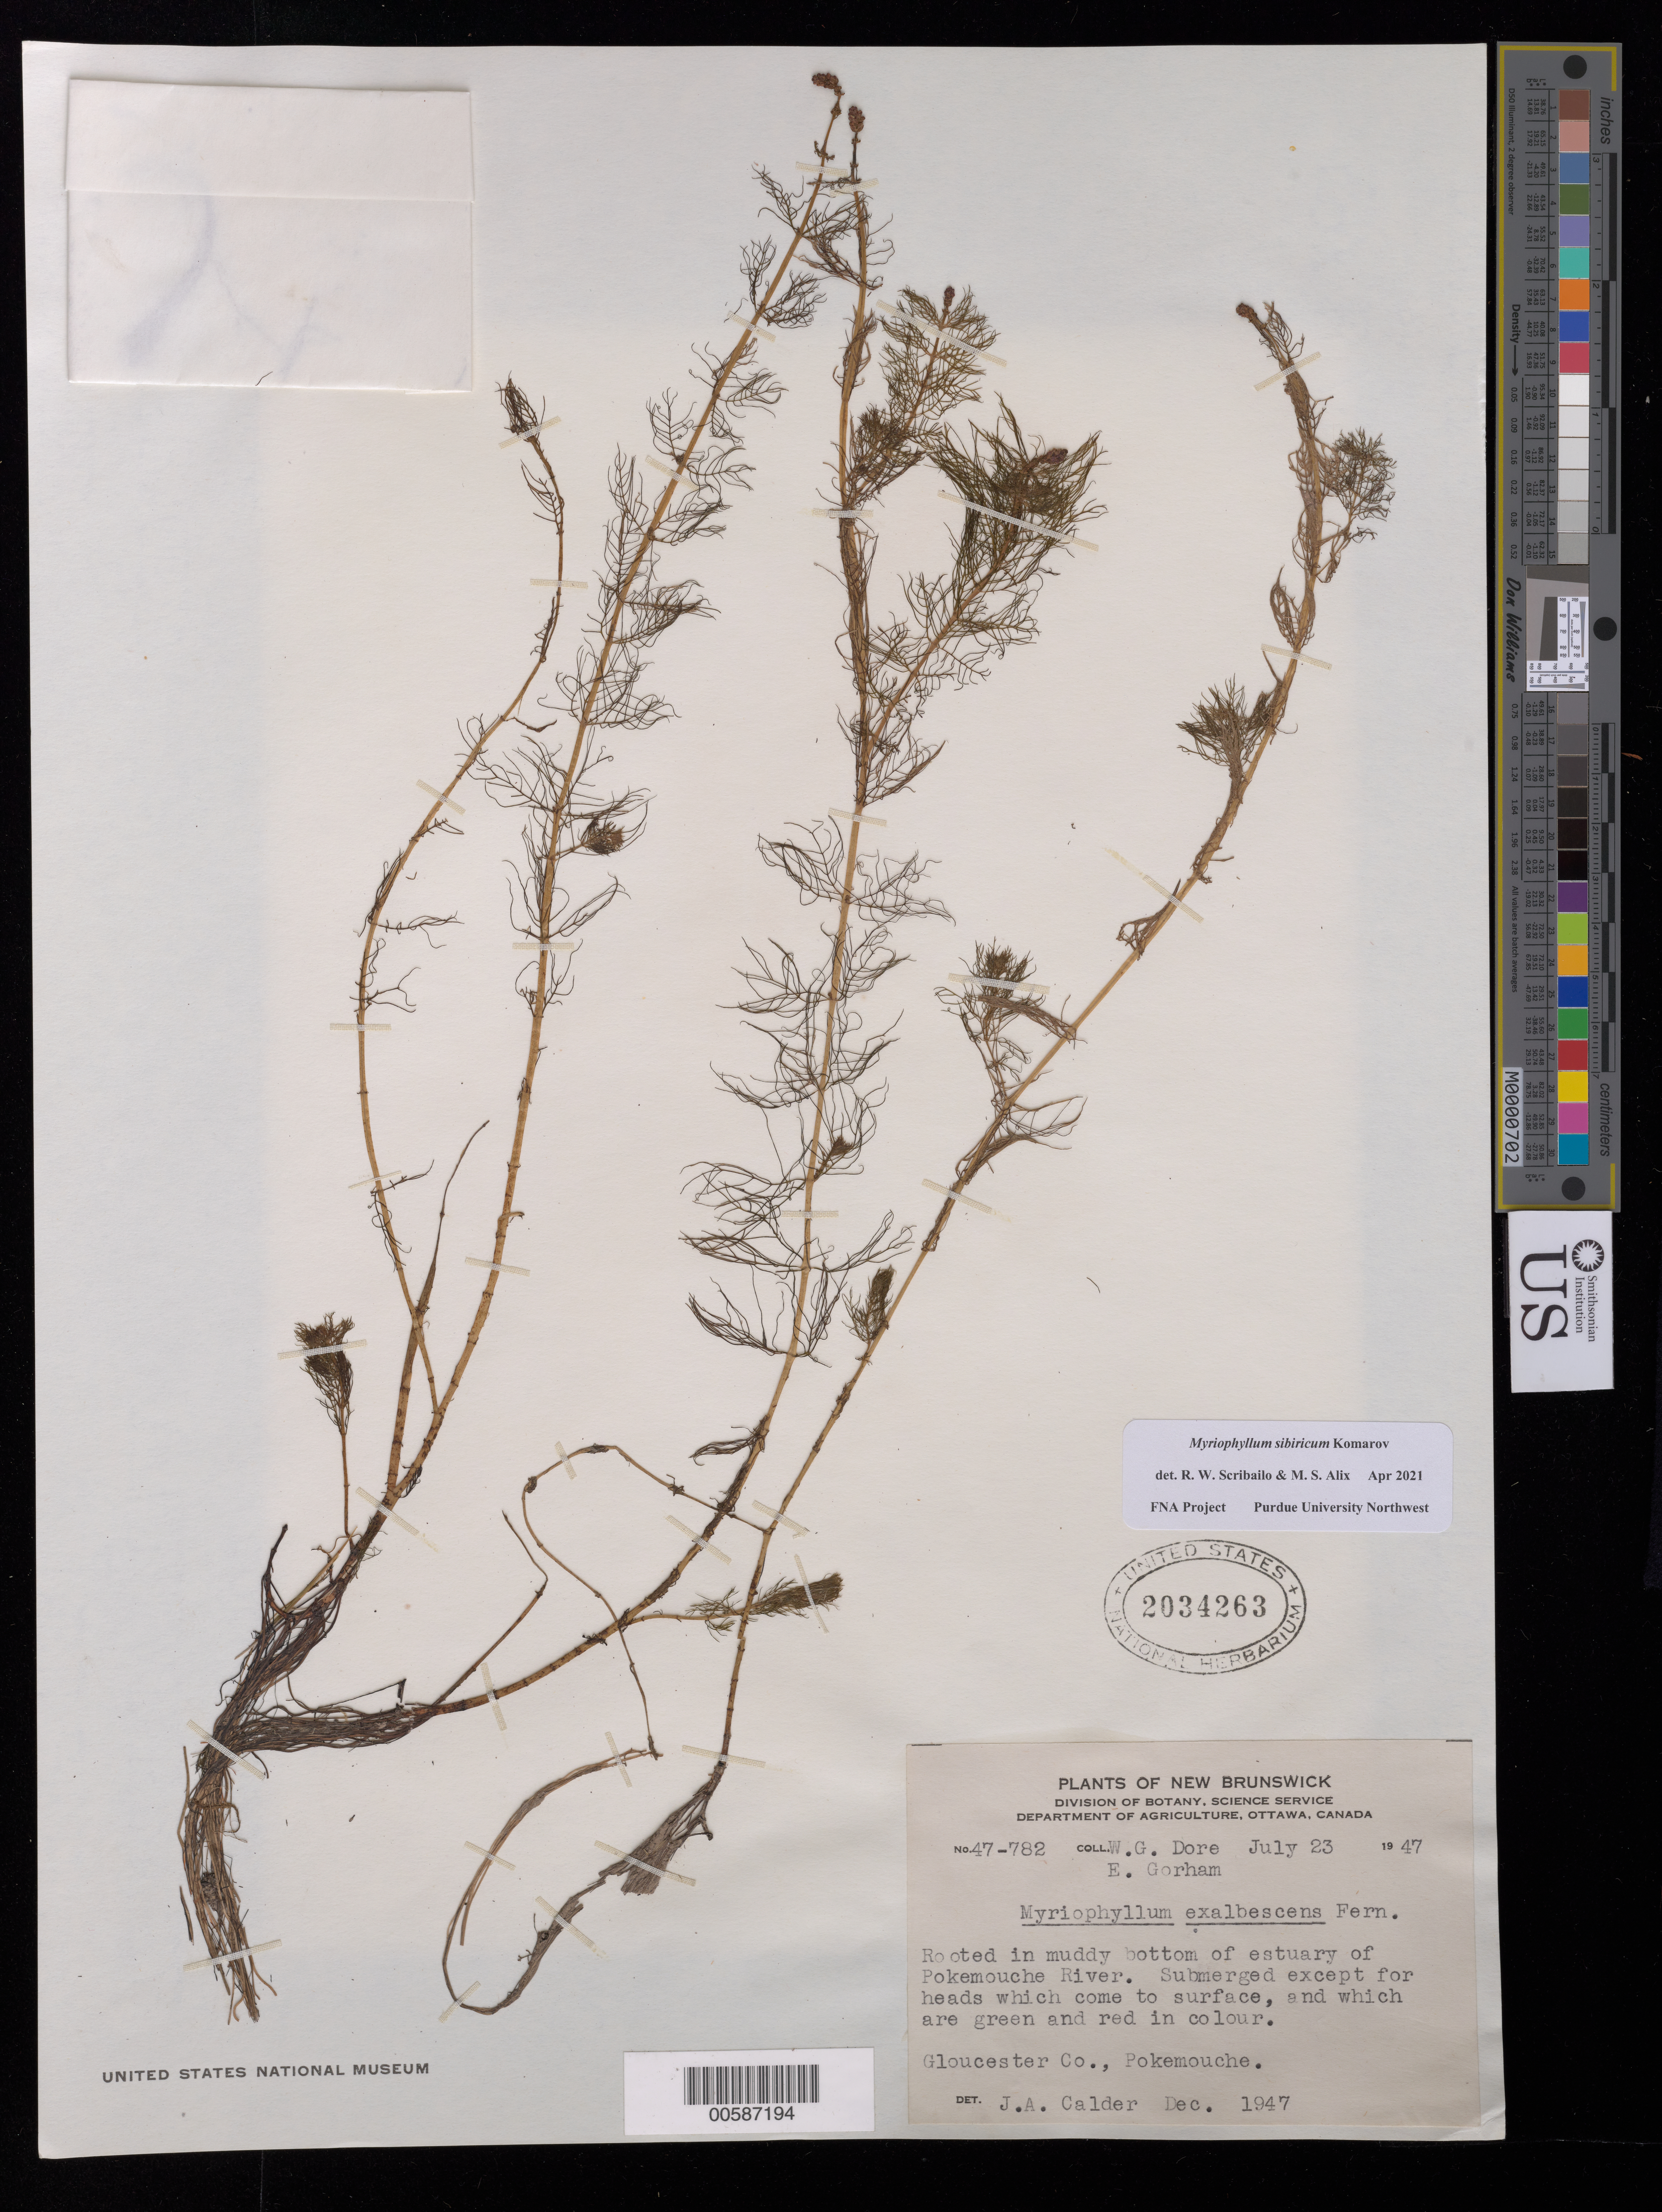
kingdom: Plantae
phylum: Tracheophyta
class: Magnoliopsida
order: Saxifragales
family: Haloragaceae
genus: Myriophyllum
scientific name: Myriophyllum sibiricum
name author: Kom.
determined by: Scribailo, R. W.; Alix, M. S.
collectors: W. Dore & E. Gorham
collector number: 47-782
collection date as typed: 23 Jul 1947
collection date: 1947-07-23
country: Canada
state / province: New Brunswick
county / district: Gloucester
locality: Pokemouche River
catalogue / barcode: US 2034263